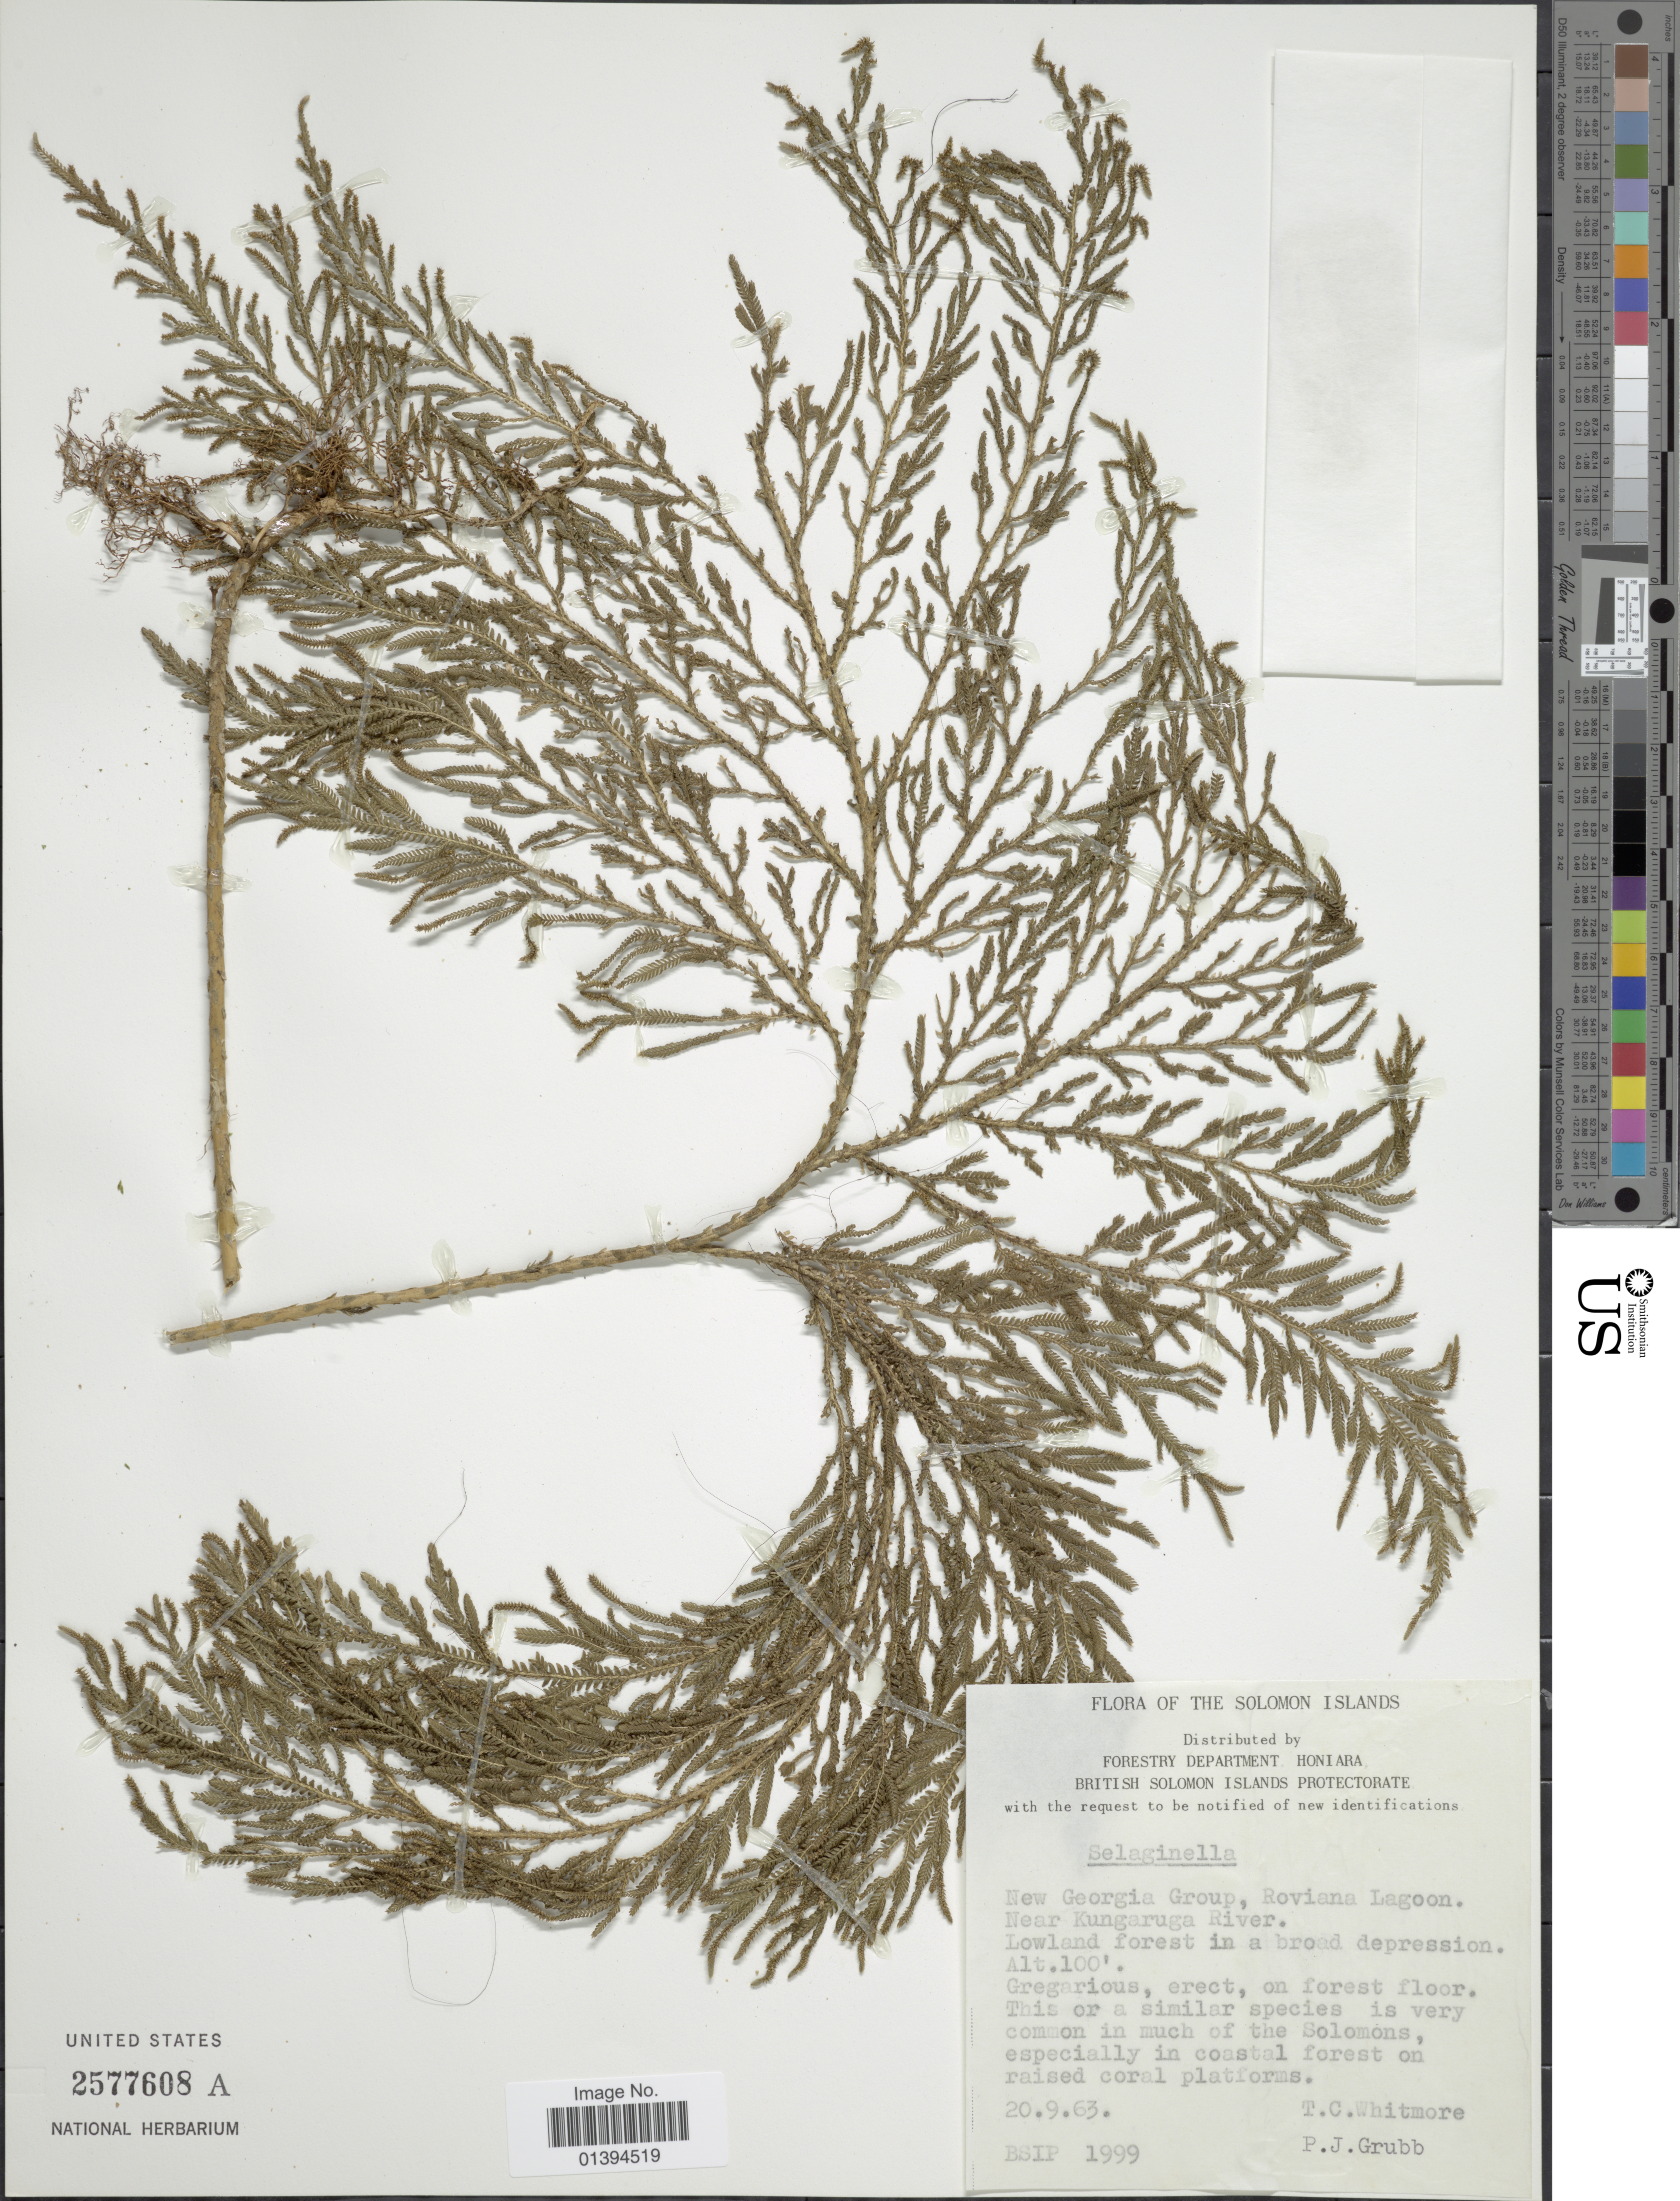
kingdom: Plantae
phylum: Tracheophyta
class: Lycopodiopsida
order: Selaginellales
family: Selaginellaceae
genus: Selaginella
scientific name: Selaginella sp.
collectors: T. C. Whitmore & P. J. Grubb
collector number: BSIP 1999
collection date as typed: Transcribed d/m/y: 20/9/63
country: Solomon Islands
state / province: Solomon Islands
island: New Georgia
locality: New Georgia Group, Roviana Lagoon, near Kungaruga river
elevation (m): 30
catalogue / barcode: US 2577608A